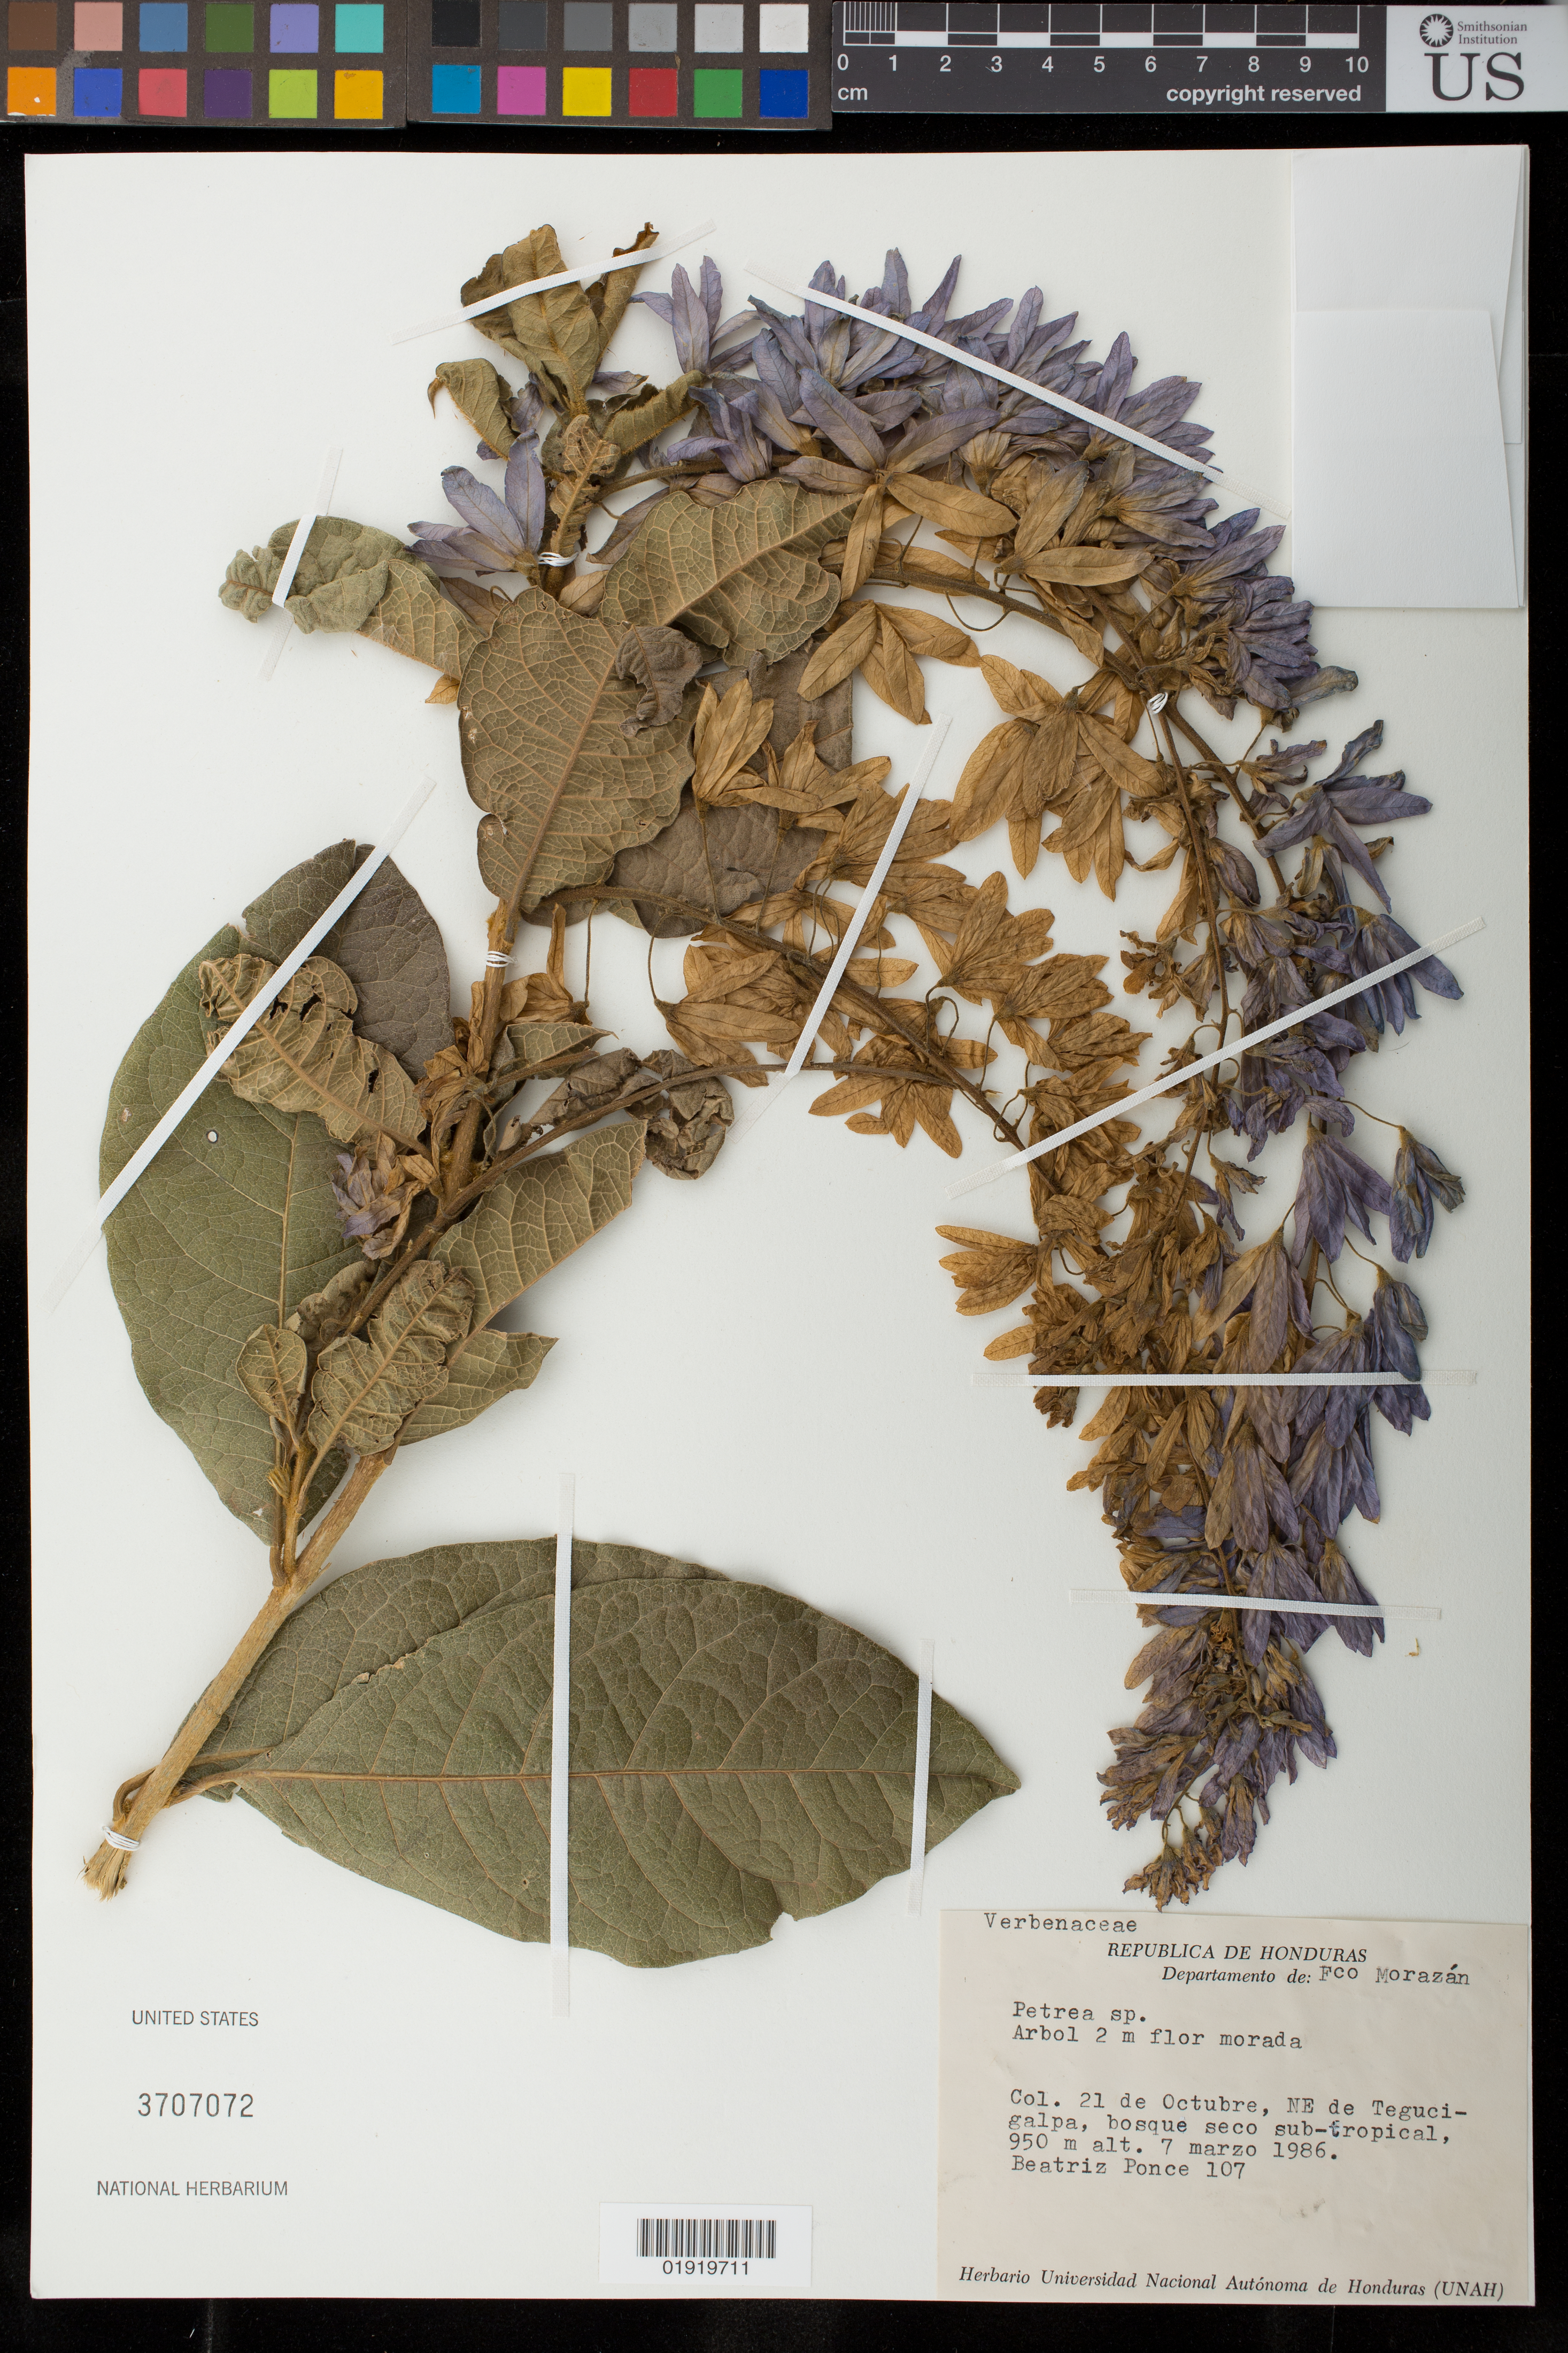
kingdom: Plantae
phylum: Tracheophyta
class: Magnoliopsida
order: Lamiales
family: Verbenaceae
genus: Petrea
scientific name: Petrea volubilis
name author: L.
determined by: Strong, Mark T., (BOT), Smithsonian Institution - National Museum of Natural History (UNITED STATES)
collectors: B. Ponce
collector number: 107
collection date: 1986-03-07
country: Honduras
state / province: Fco. Morazán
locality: Departamento de Fco. Morazá. Col. 21 de Octubre, NE de Tegucigalpa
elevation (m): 950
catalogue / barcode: US 3707072